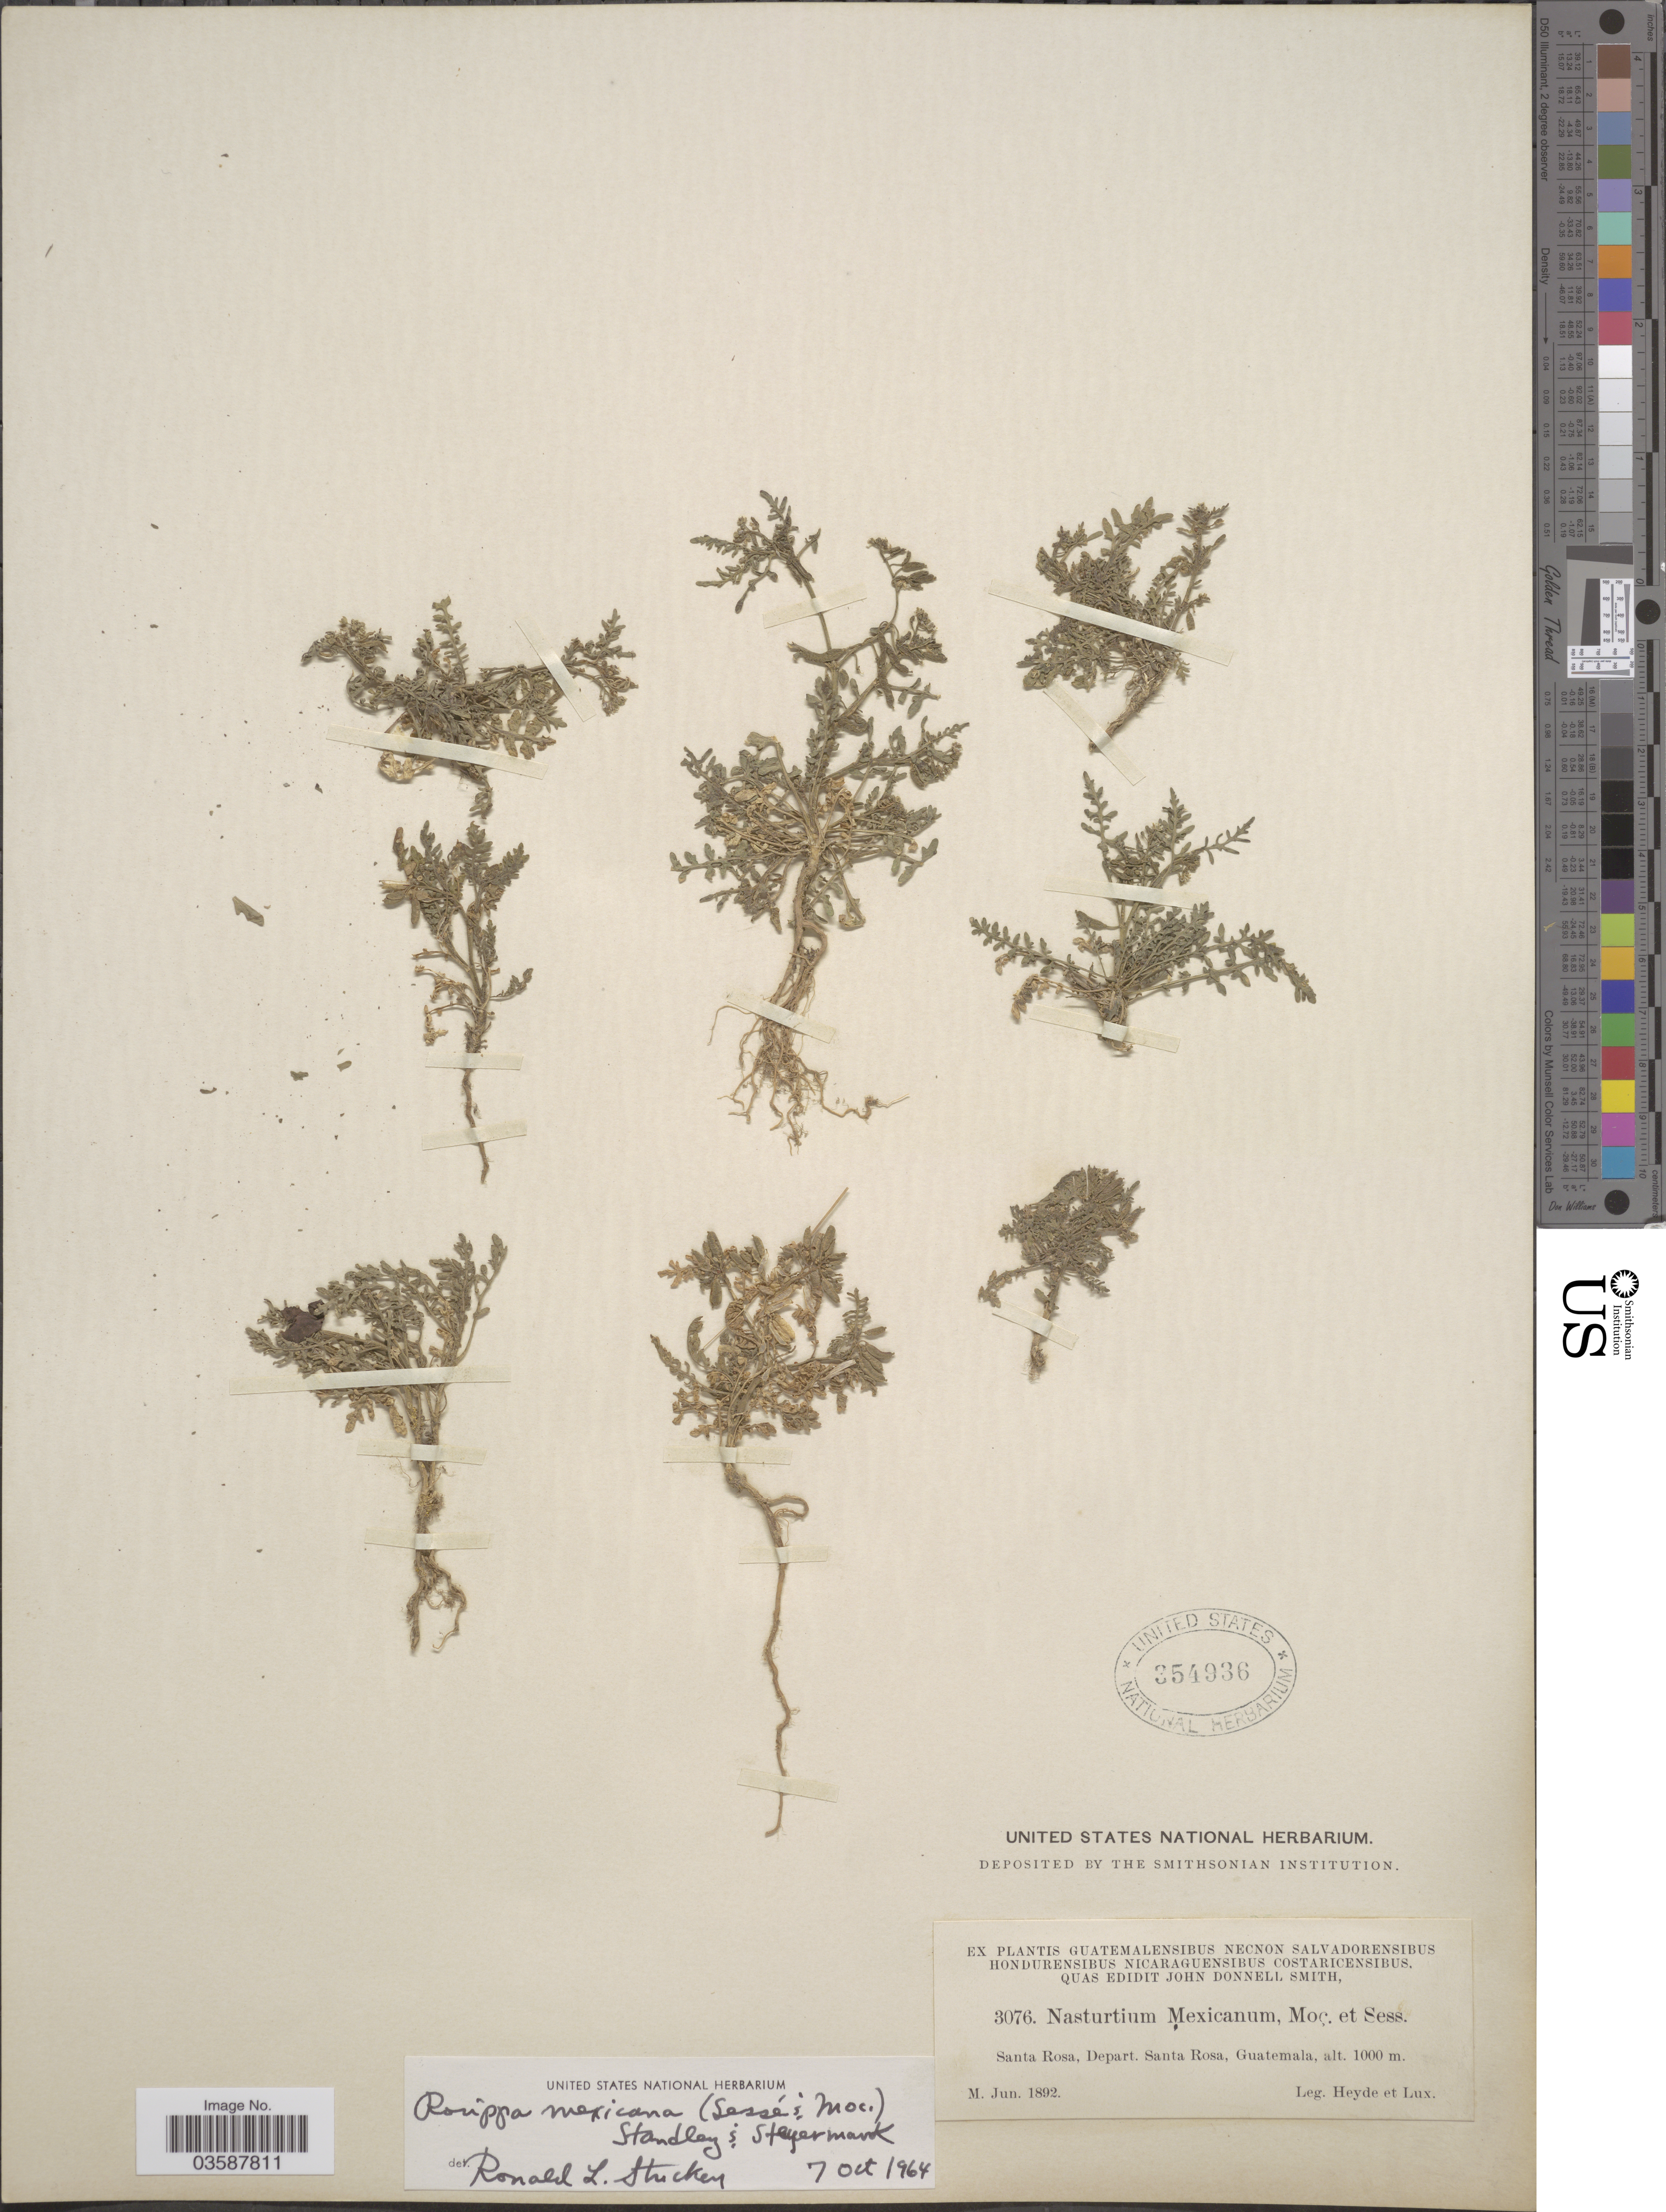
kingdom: Plantae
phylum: Tracheophyta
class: Magnoliopsida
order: Brassicales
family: Brassicaceae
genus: Rorippa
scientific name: Rorippa mexicana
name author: (Moc.) Standl. & Steyerm.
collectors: Heyde & Lux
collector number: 3076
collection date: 1892-06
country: Guatemala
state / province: Santa Rosa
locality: Depart. Santa Rosa.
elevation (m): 1000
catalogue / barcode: US 354936